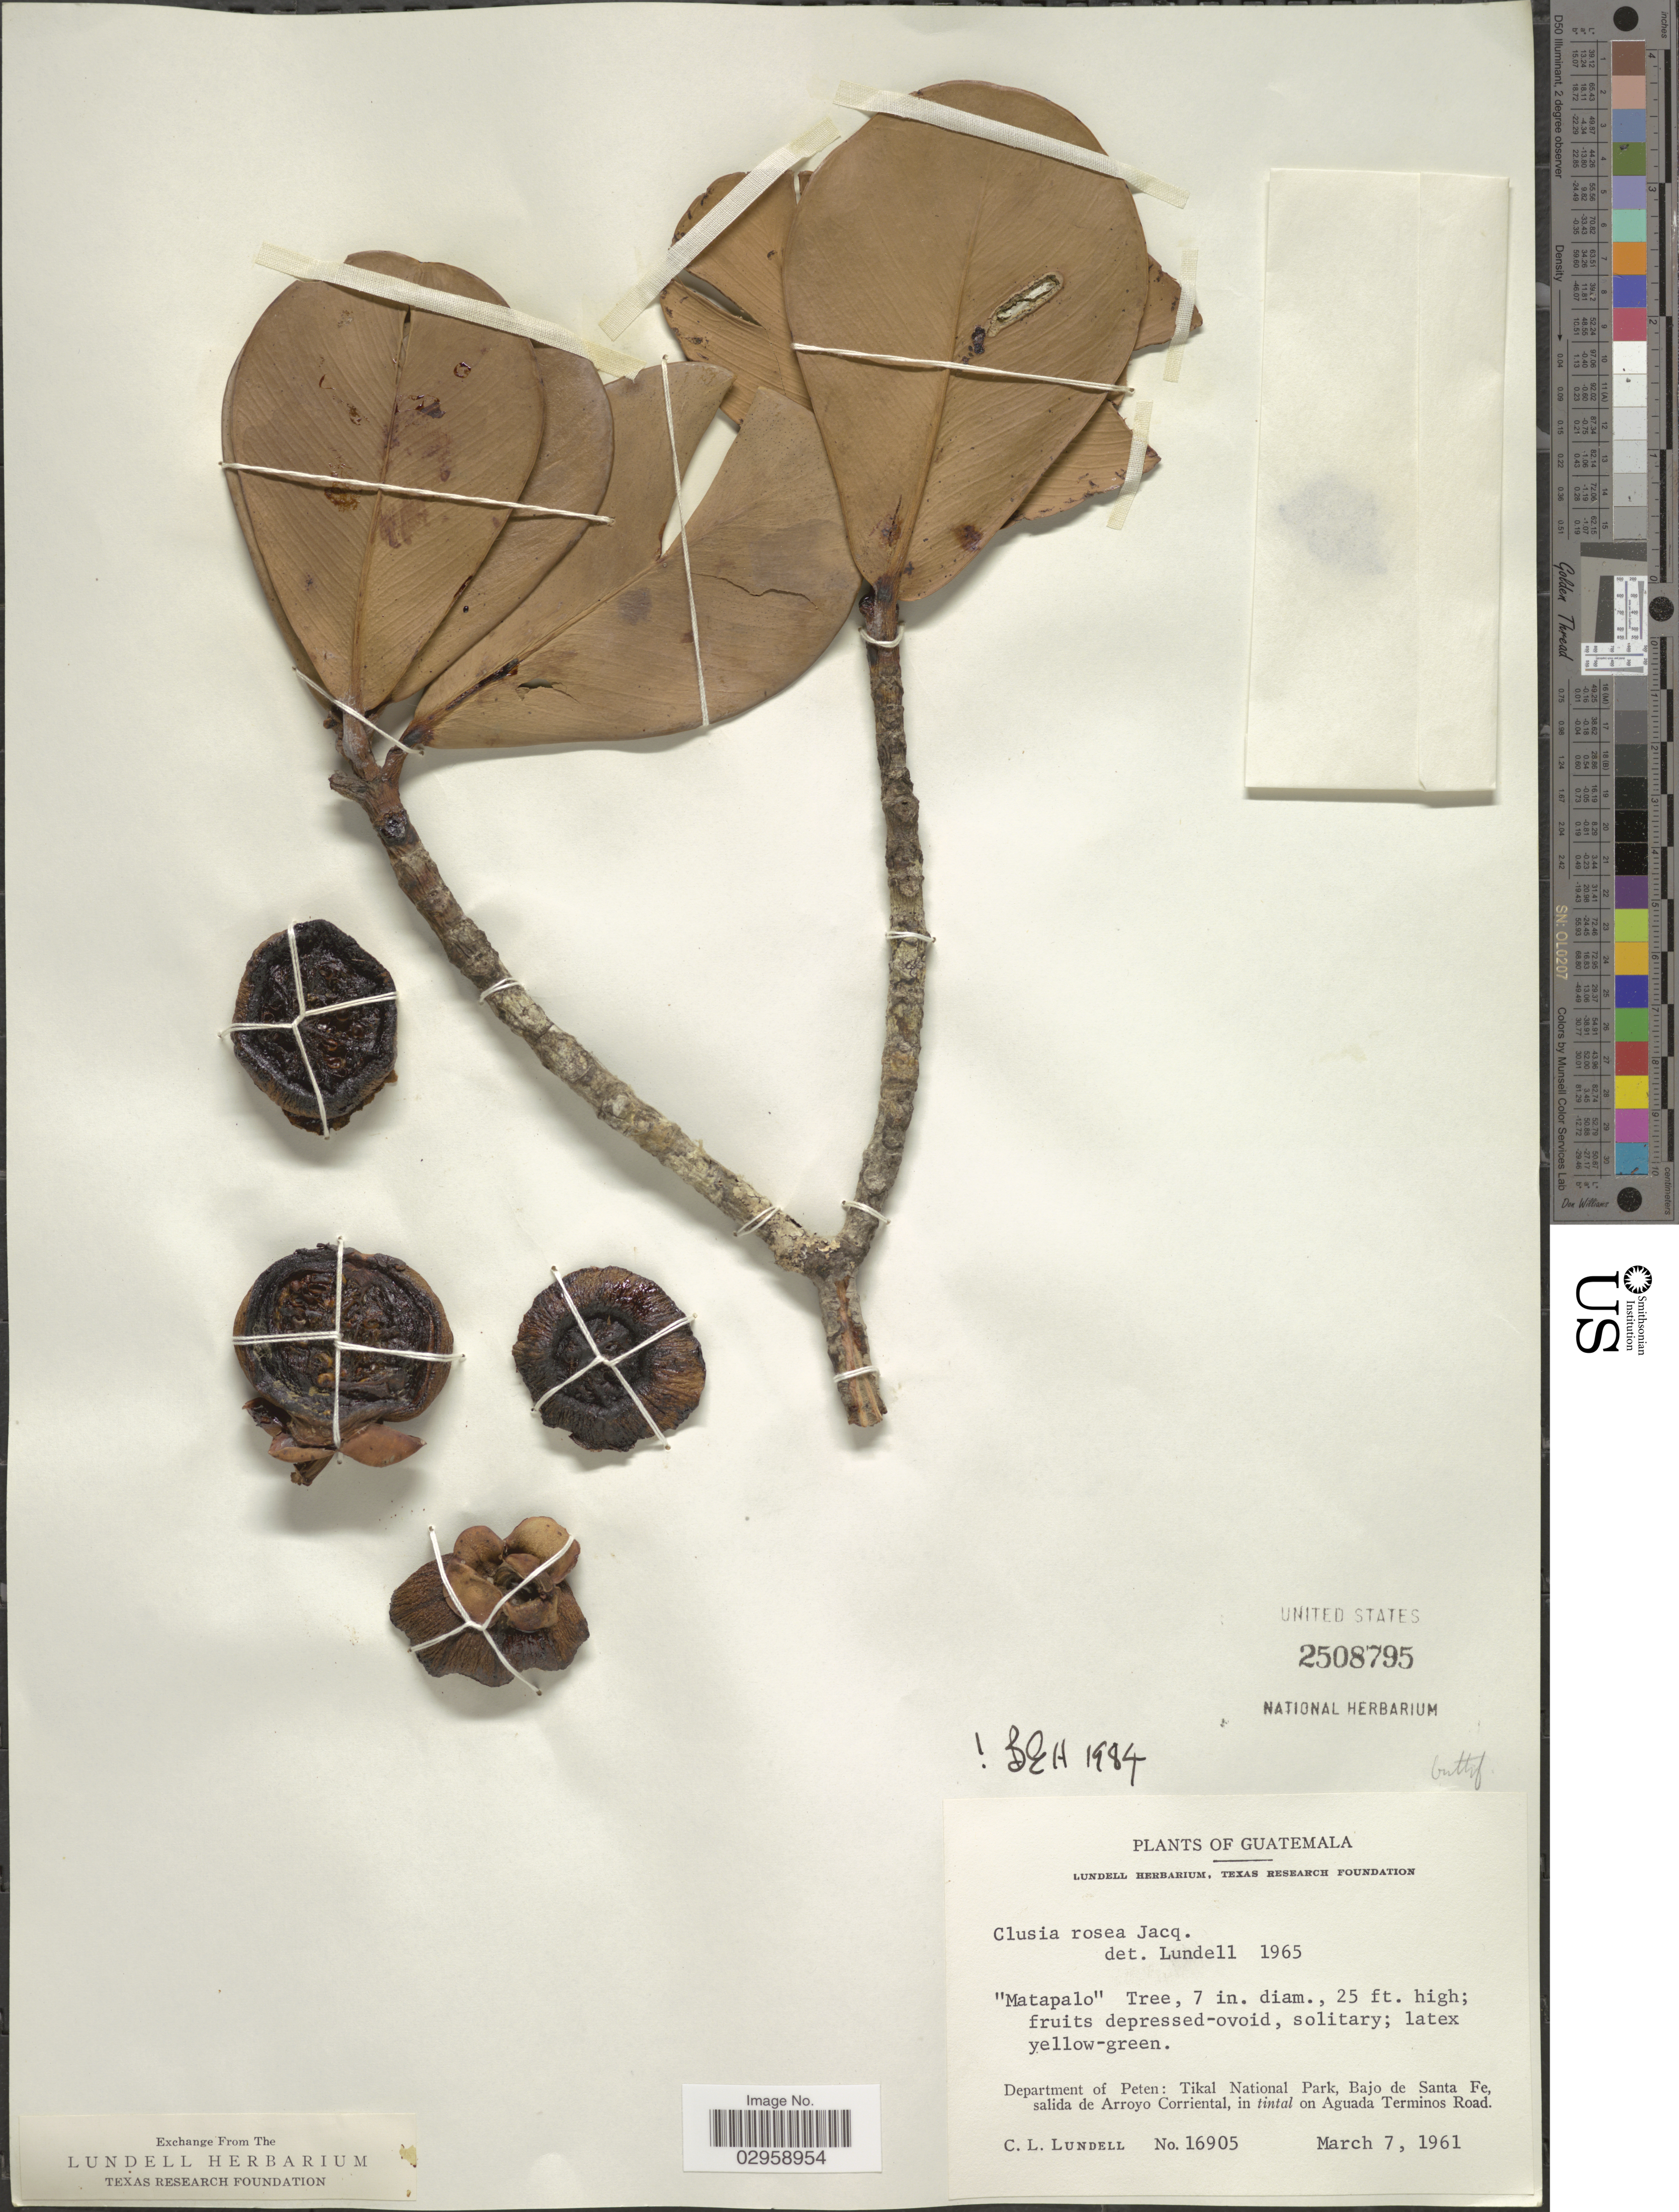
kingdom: Plantae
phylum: Tracheophyta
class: Magnoliopsida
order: Malpighiales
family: Clusiaceae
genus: Clusia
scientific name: Clusia rosea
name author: Jacq.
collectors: C. L. Lundell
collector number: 16905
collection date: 1961-03-07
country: Guatemala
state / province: El Petén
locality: Department of Peten: Tikal National Park, Bajo de Santa Fe, salida de Arroyo Corriental, in tintal on Aguada Terminos Road.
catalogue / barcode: US 2508795